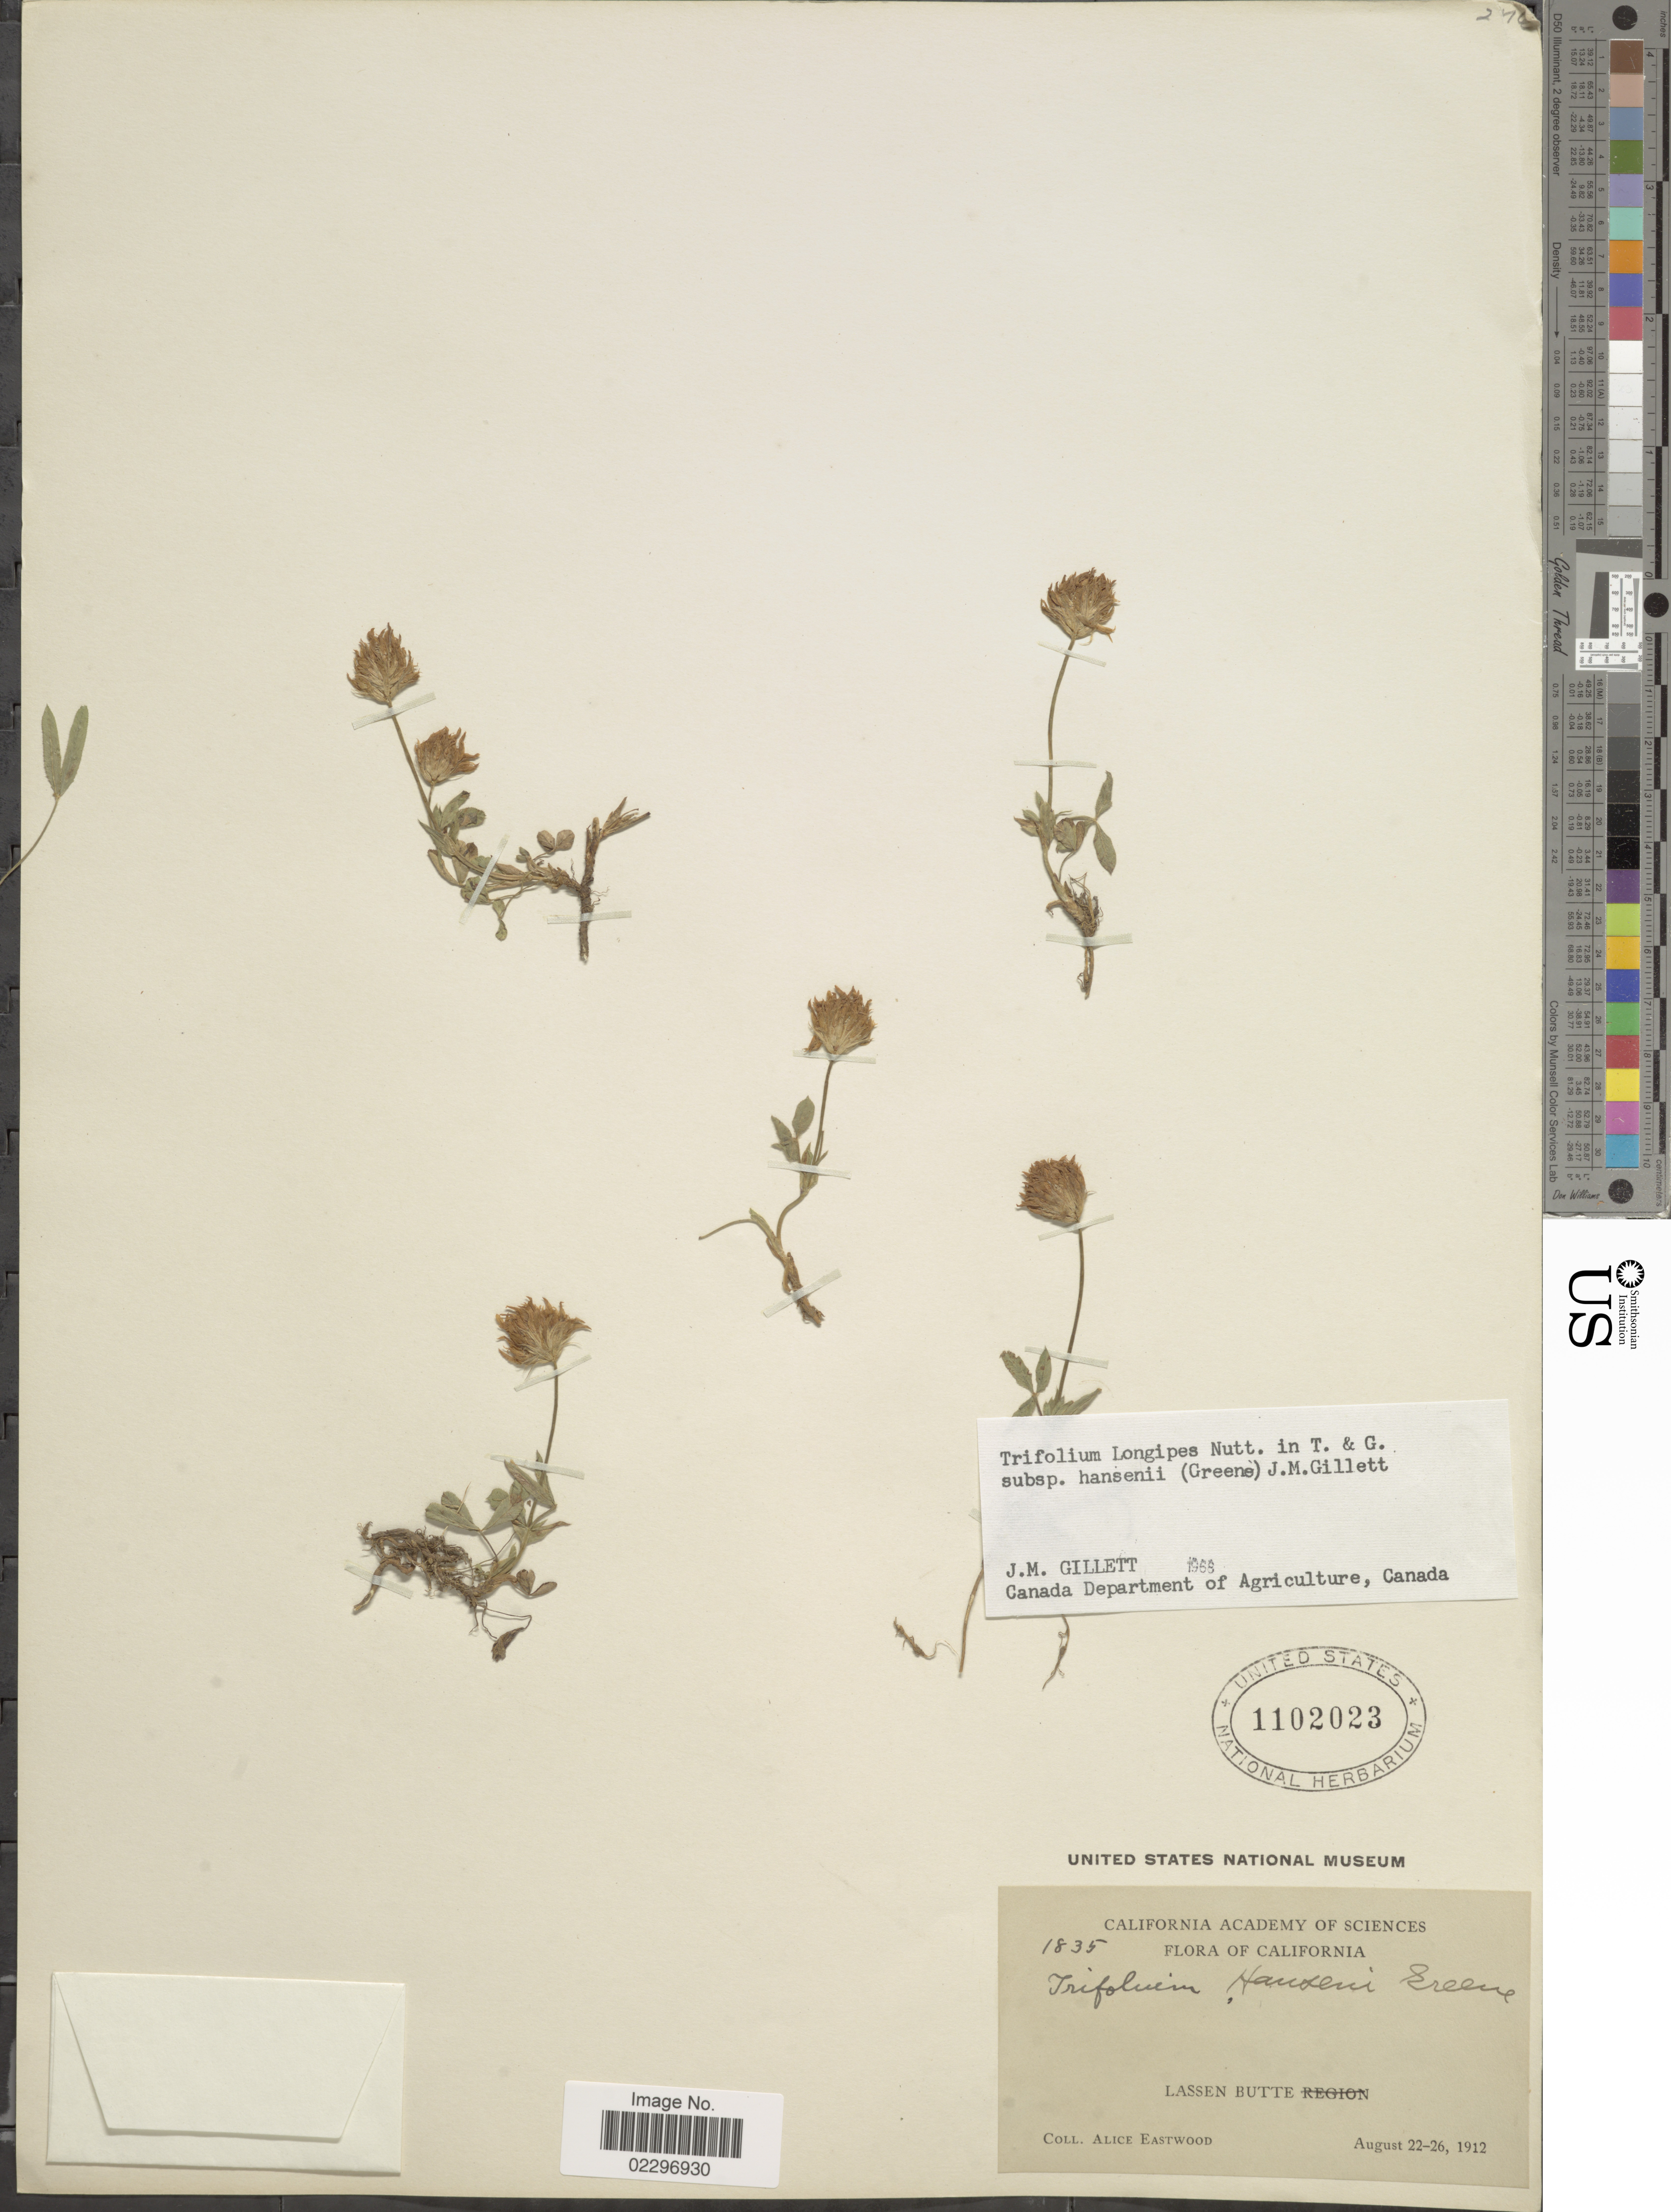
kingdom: Plantae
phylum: Tracheophyta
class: Magnoliopsida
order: Fabales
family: Fabaceae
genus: Trifolium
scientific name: Trifolium longipes subsp. hansenii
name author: (Greene) J.M. Gillett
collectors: A. Eastwood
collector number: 1835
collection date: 1912-08-22/1912-08-26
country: United States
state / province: California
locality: Lassen Butte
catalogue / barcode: US 1102023